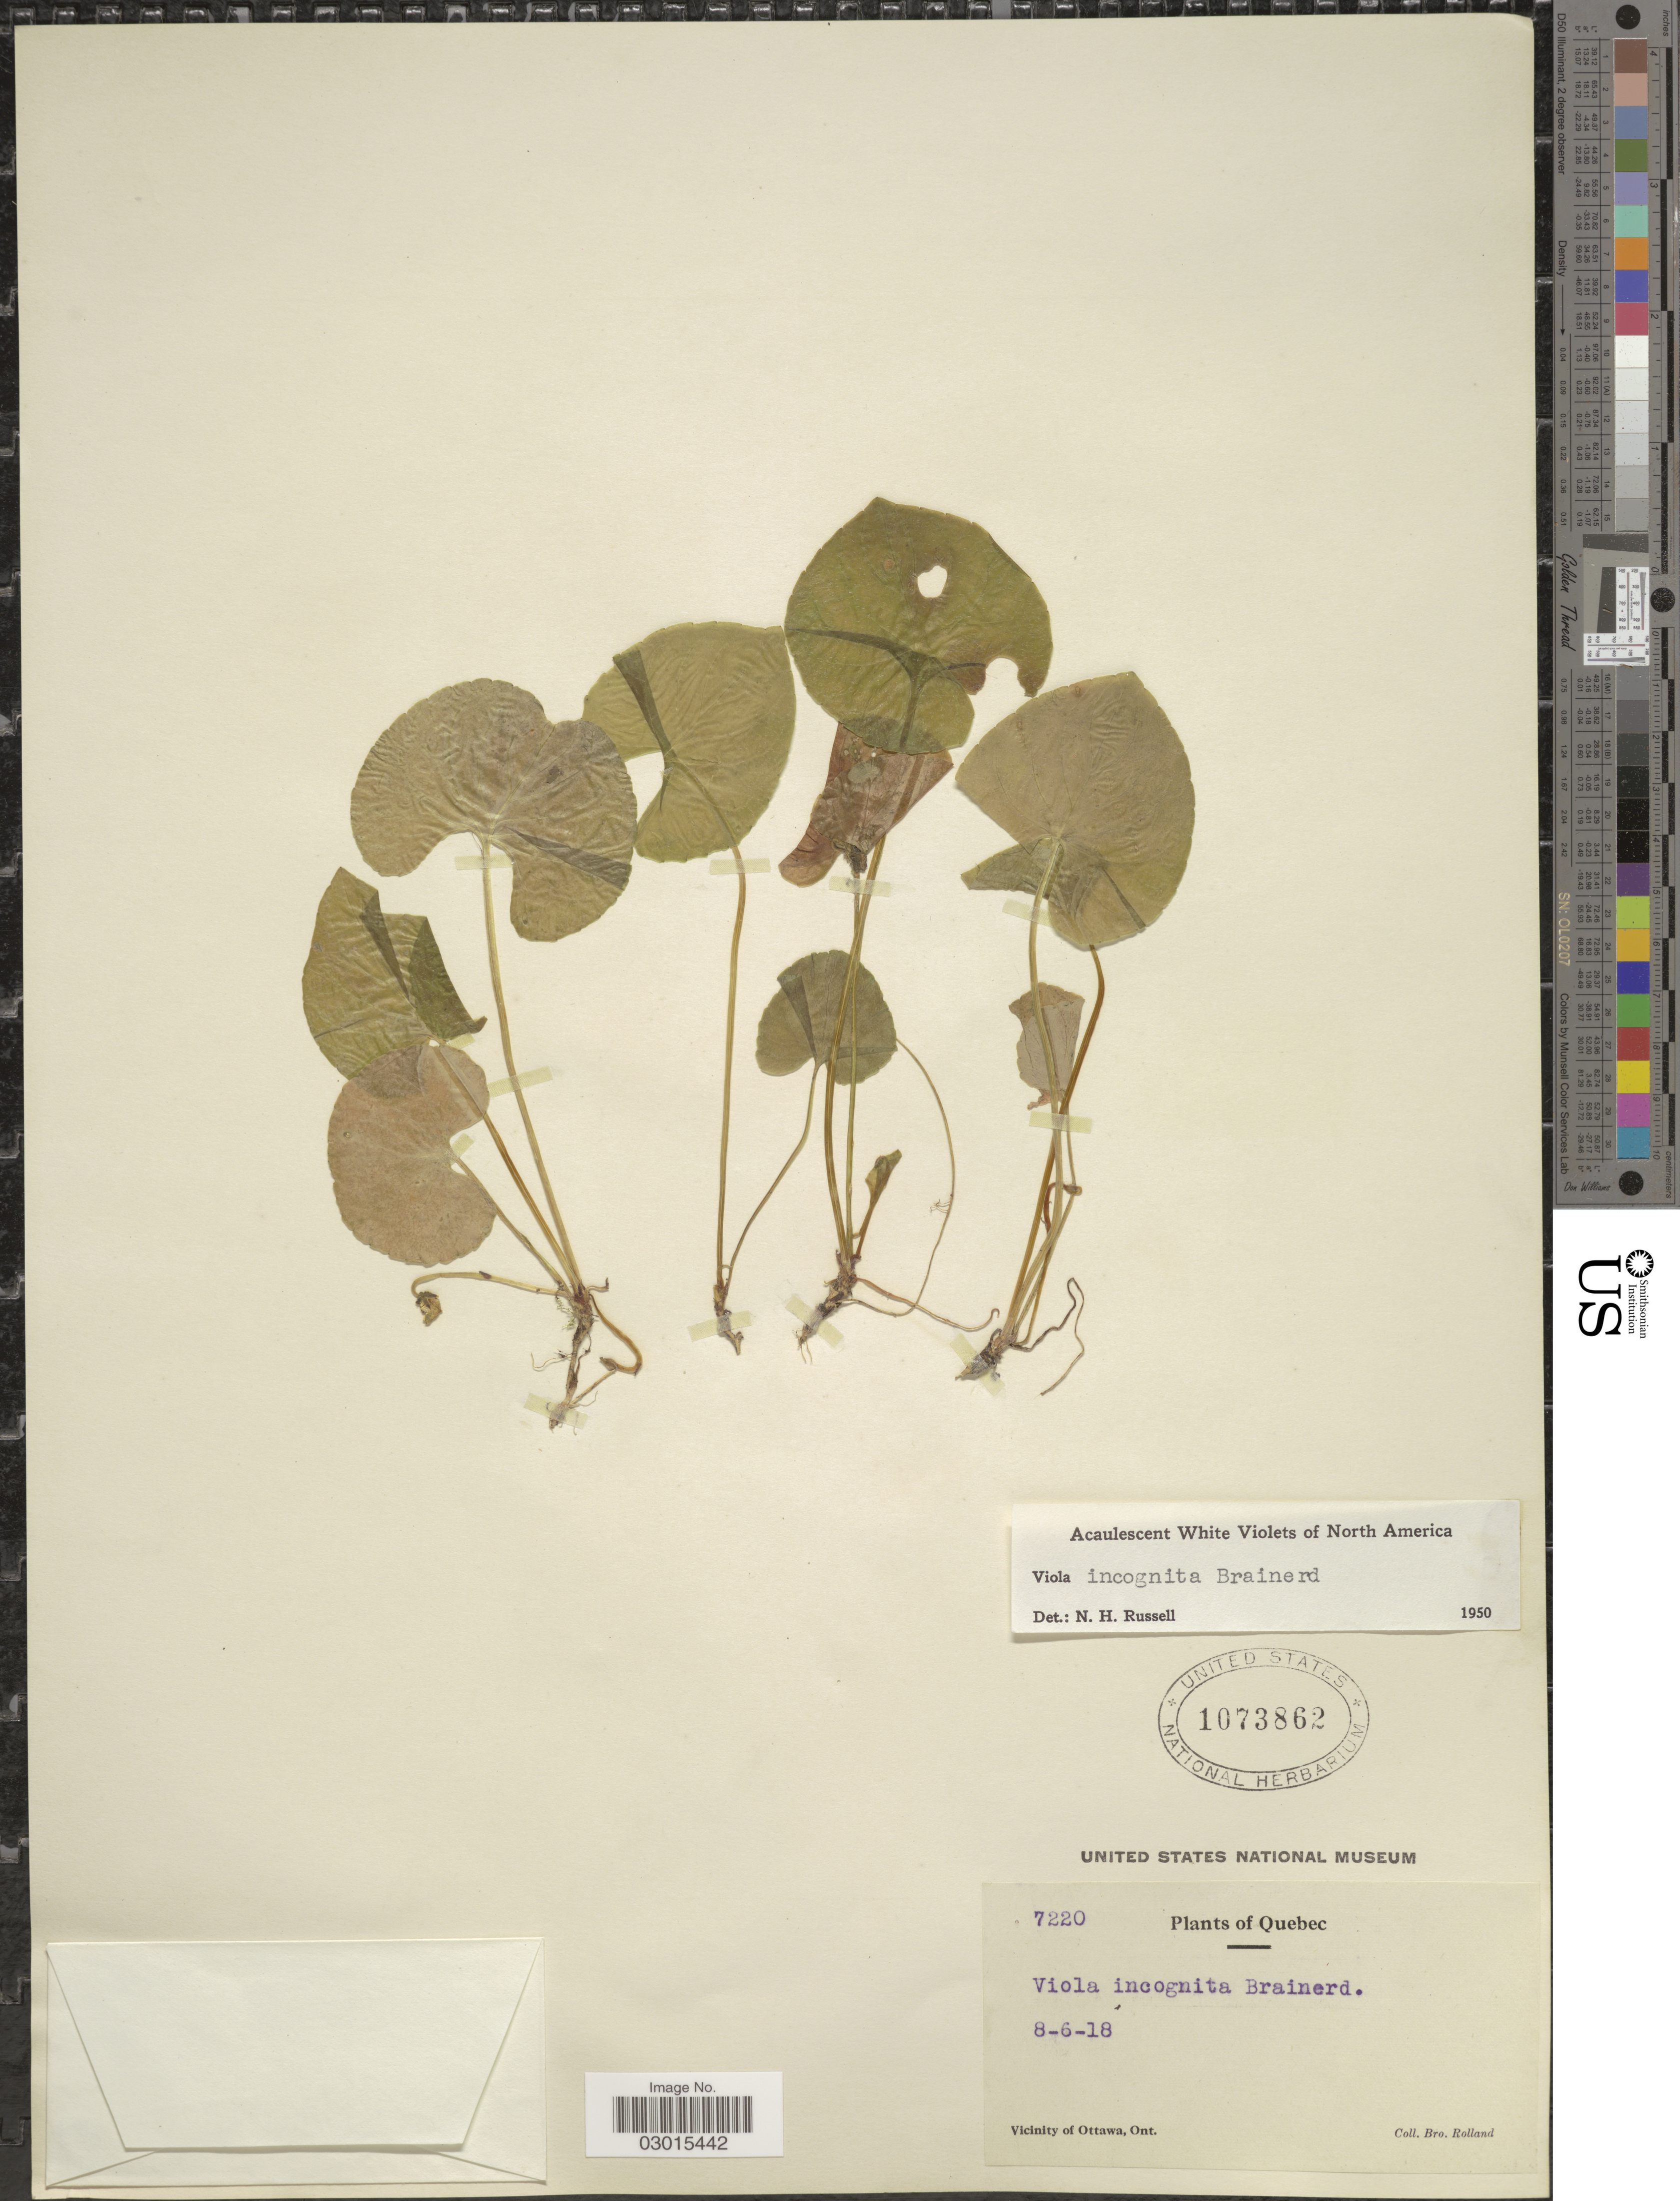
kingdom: Plantae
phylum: Tracheophyta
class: Magnoliopsida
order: Malpighiales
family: Violaceae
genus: Viola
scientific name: Viola incognita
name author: Brainerd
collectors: B. Rolland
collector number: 7220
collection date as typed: Transcribed d/m/y: 8/6/18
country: Canada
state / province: Ontario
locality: Vicinity of Ottawa, Ont.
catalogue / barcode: US 1073862